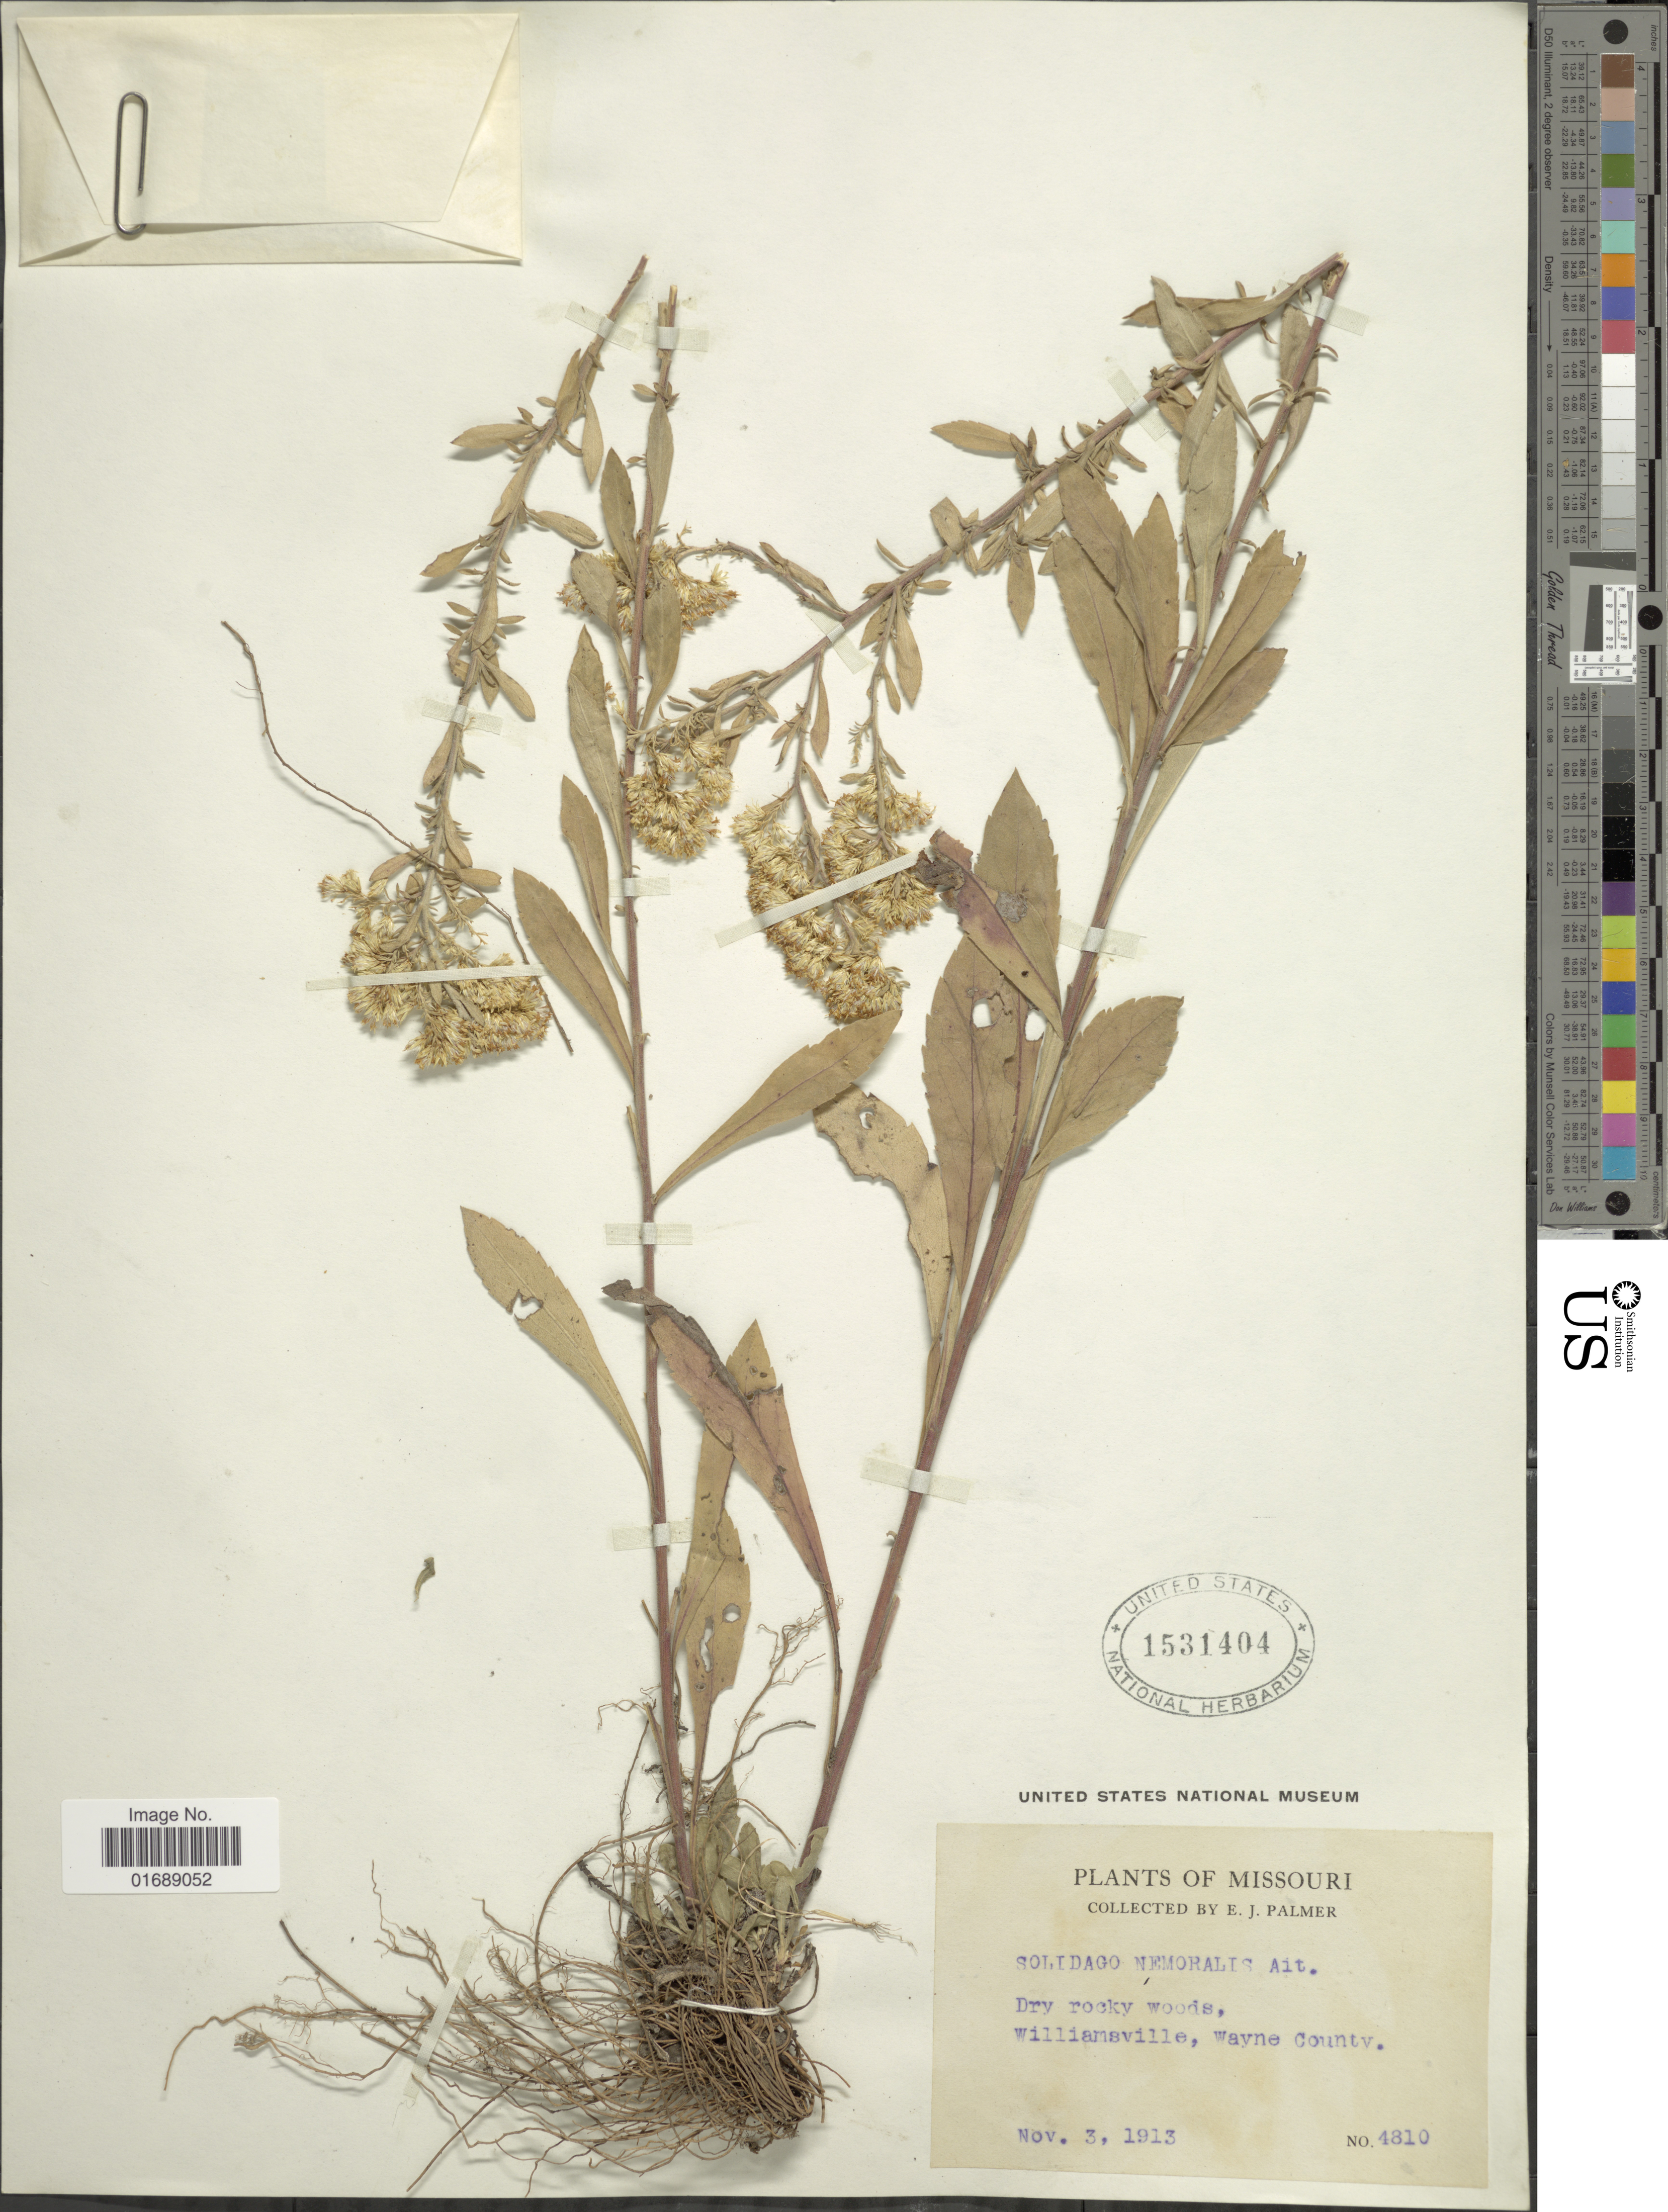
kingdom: Plantae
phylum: Tracheophyta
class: Magnoliopsida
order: Asterales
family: Asteraceae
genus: Solidago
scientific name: Solidago nemoralis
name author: Aiton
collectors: E. J. Palmer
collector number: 4810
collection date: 1913-11-03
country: United States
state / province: Missouri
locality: Williamsville, Wayne County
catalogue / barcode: US 1531404